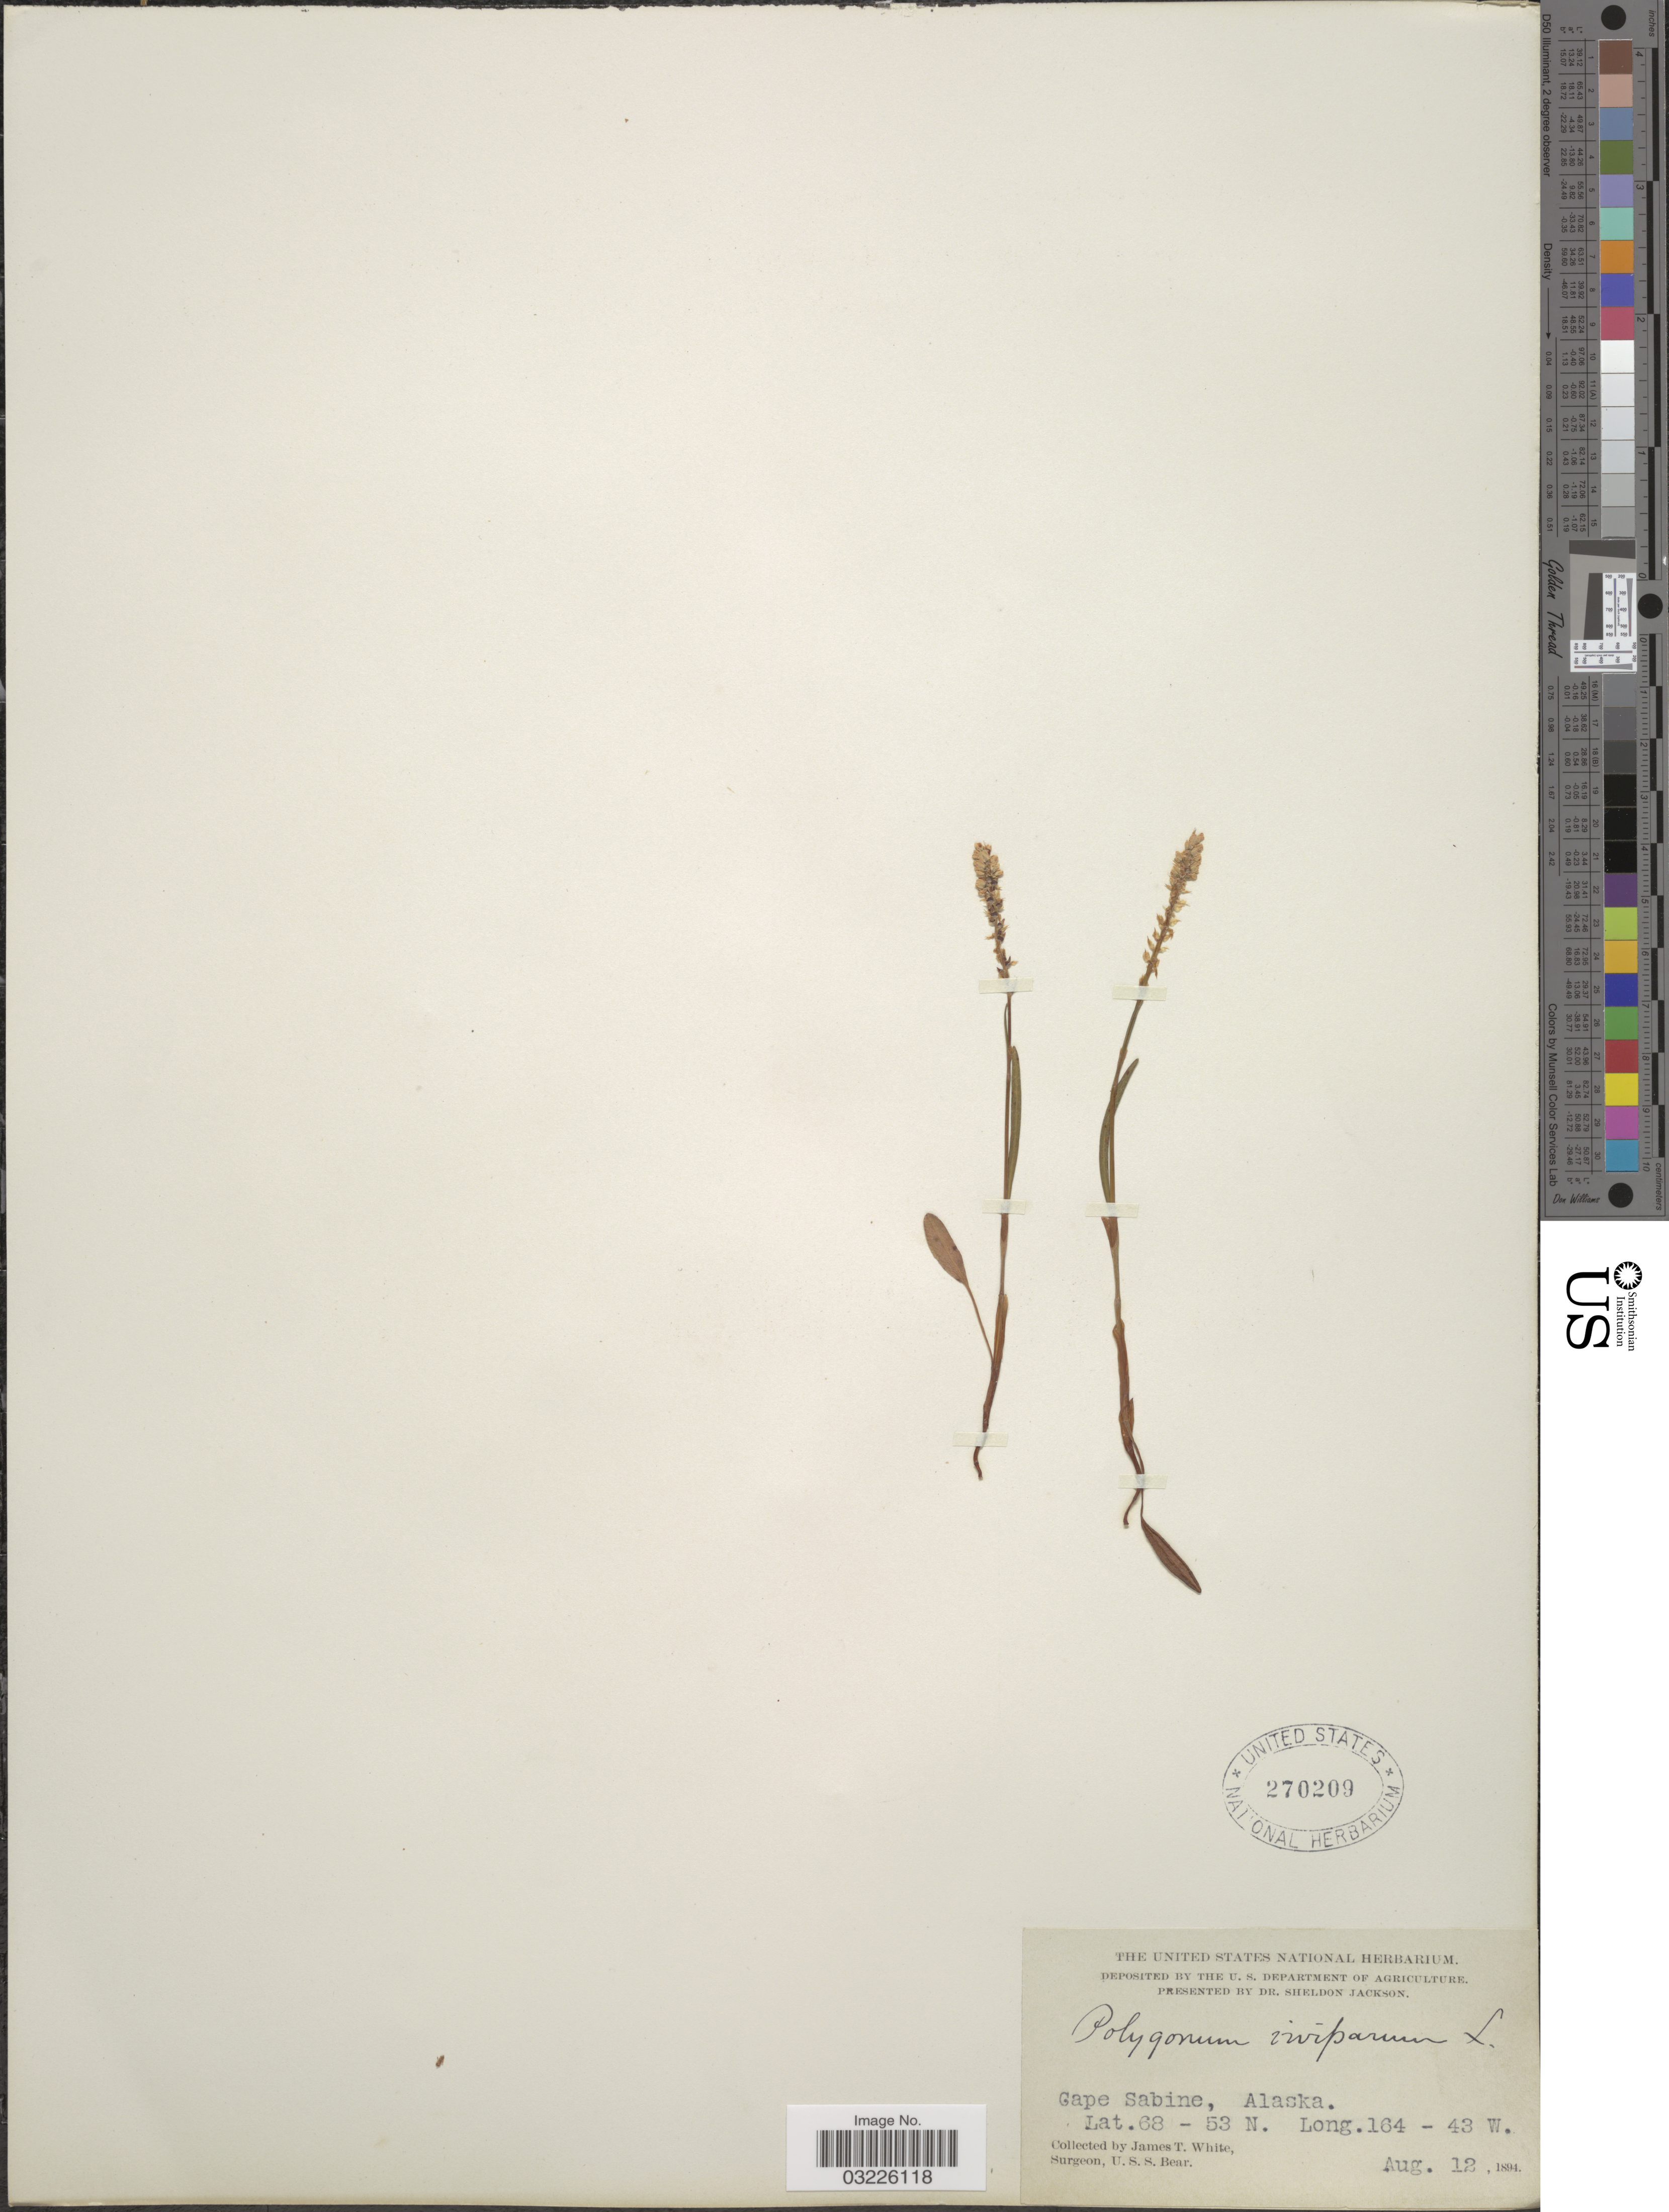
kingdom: Plantae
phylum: Tracheophyta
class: Magnoliopsida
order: Caryophyllales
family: Polygonaceae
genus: Bistorta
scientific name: Bistorta vivipara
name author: (L.) Delarbre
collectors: J. T. White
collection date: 1894-08-12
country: United States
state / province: Alaska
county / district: North Slope Borough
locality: Cape Sabine.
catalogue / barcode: US 270209